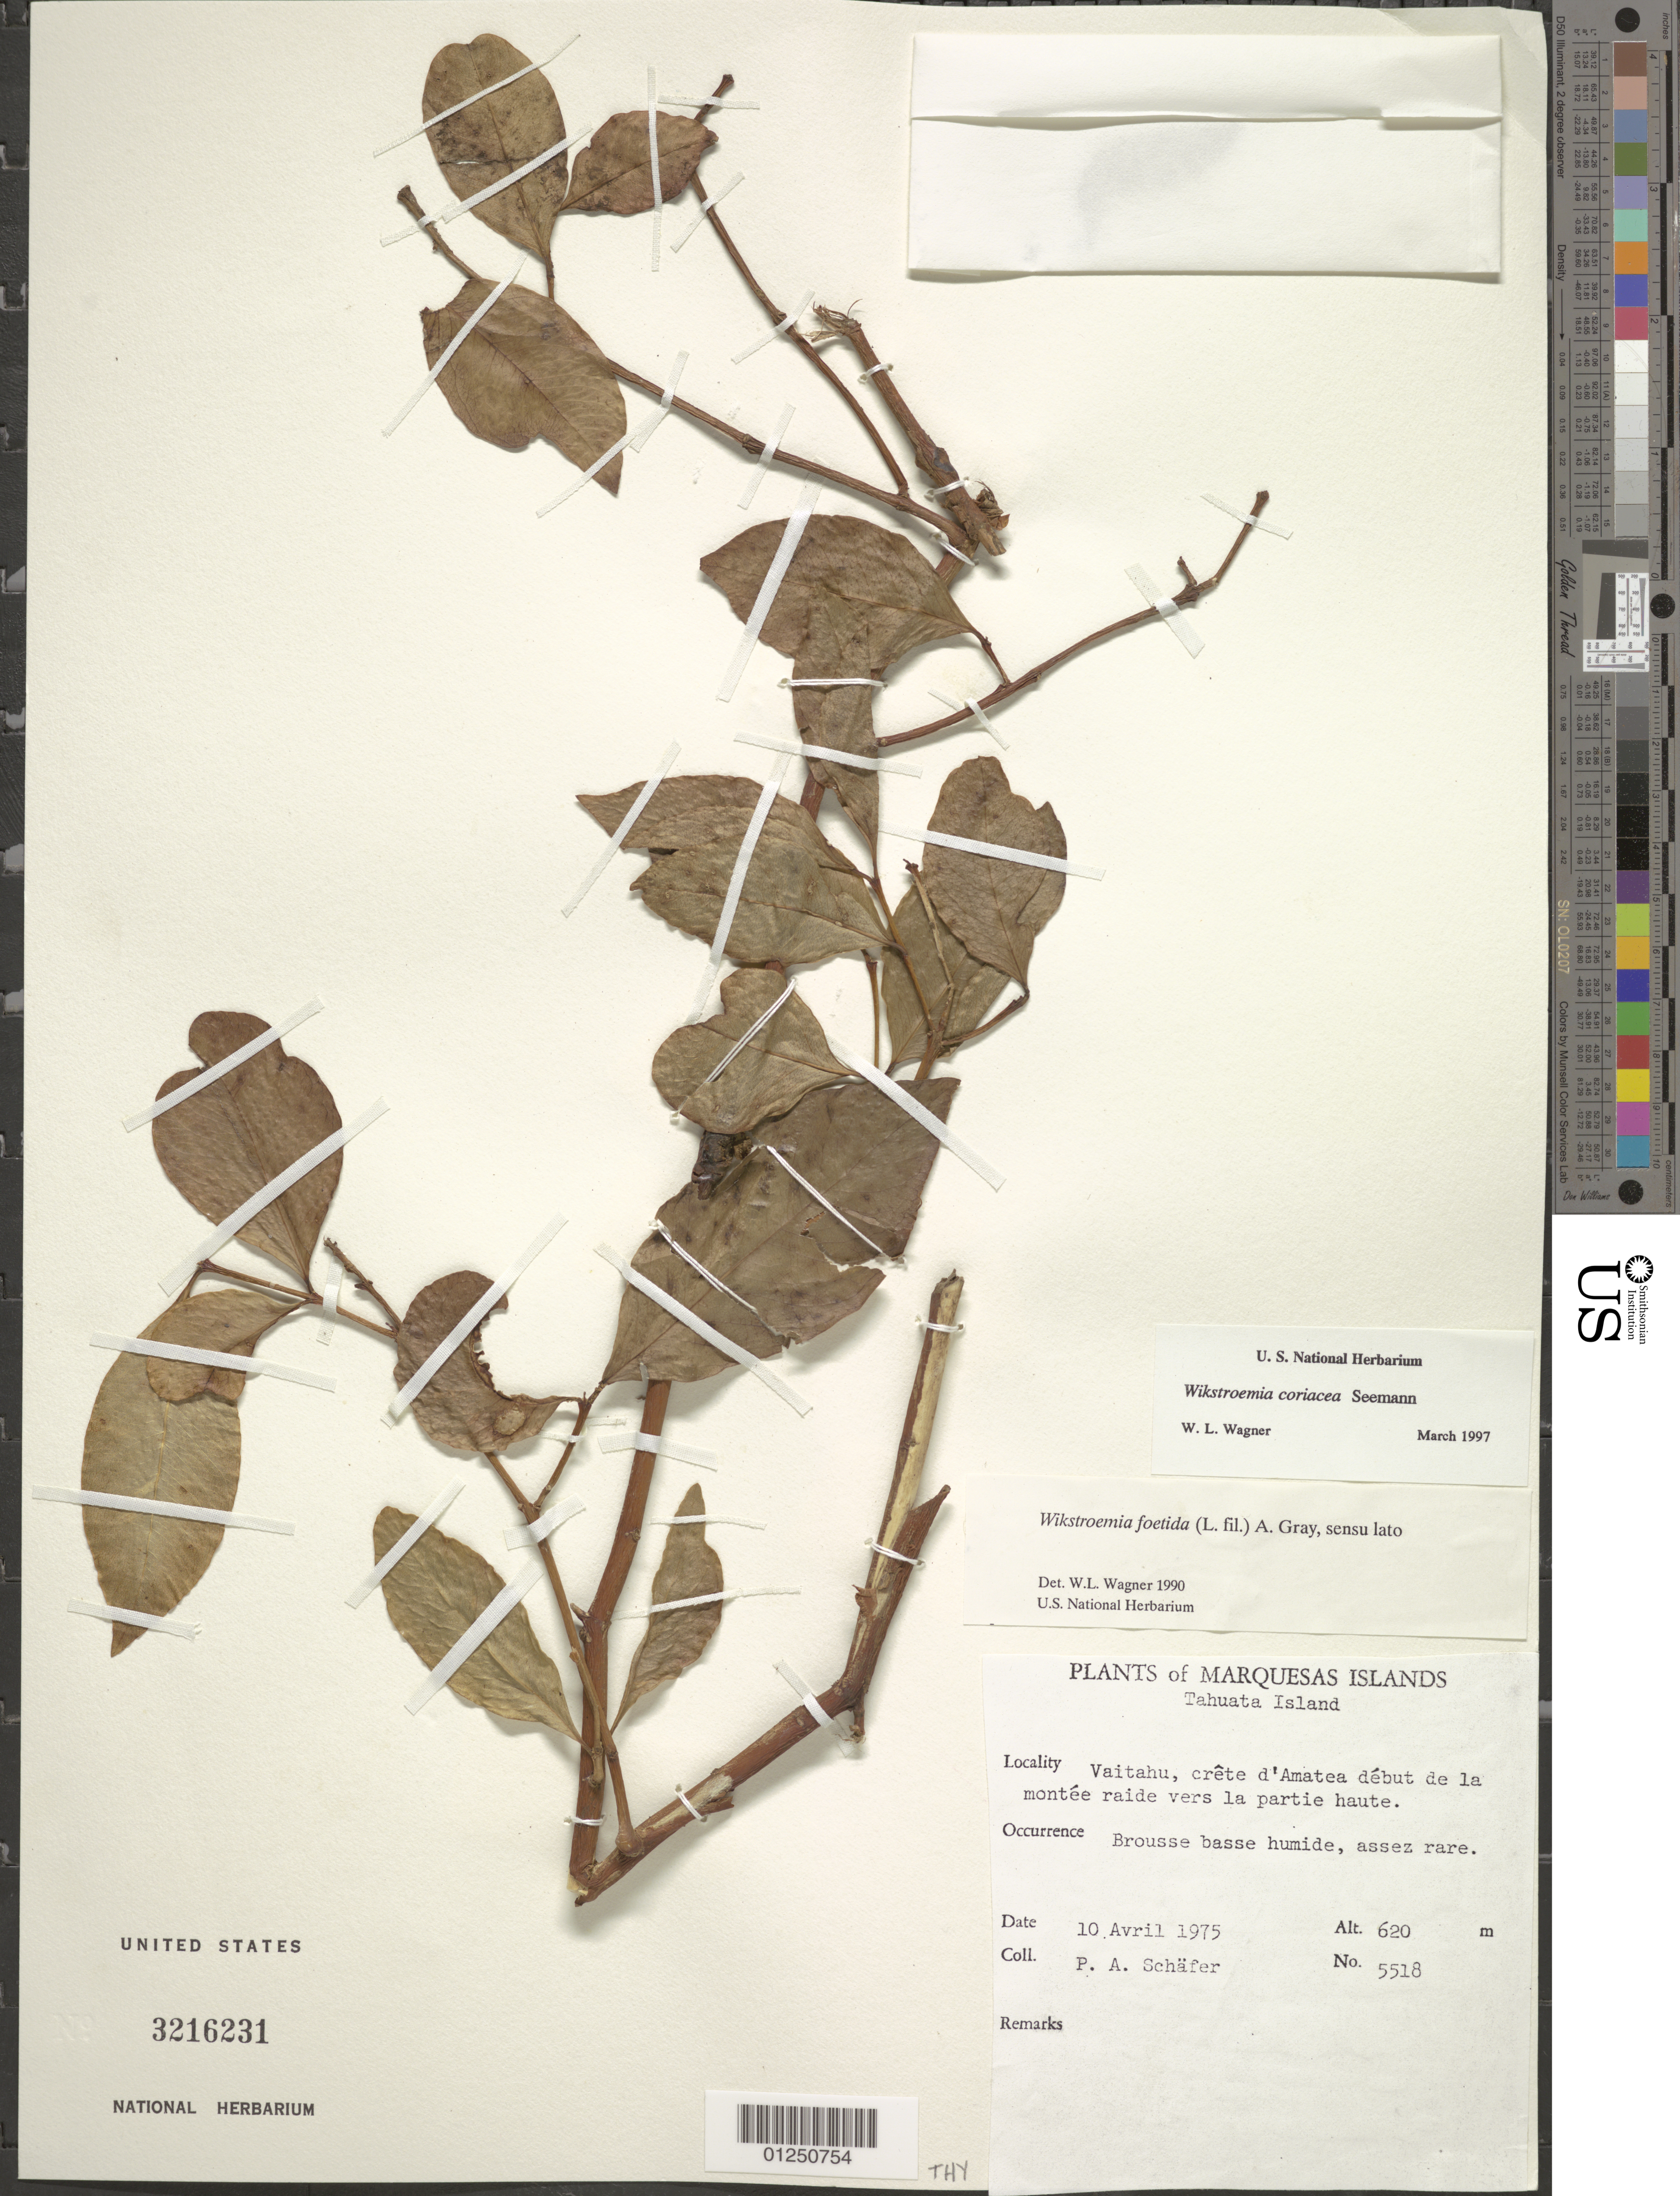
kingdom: Plantae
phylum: Tracheophyta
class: Magnoliopsida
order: Malvales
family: Thymelaeaceae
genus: Wikstroemia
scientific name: Wikstroemia coriacea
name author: Seem.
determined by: Wagner, W. L., (BOT), Smithsonian Institution - National Museum of Natural History (UNITED STATES)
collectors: P. A. Schäfer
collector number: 5518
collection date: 1975-04-10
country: French Polynesia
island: Tahuata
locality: Vaitahu, crête d'Amatea, début de la montée raide vers la partie haute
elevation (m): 620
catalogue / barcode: US 3216231